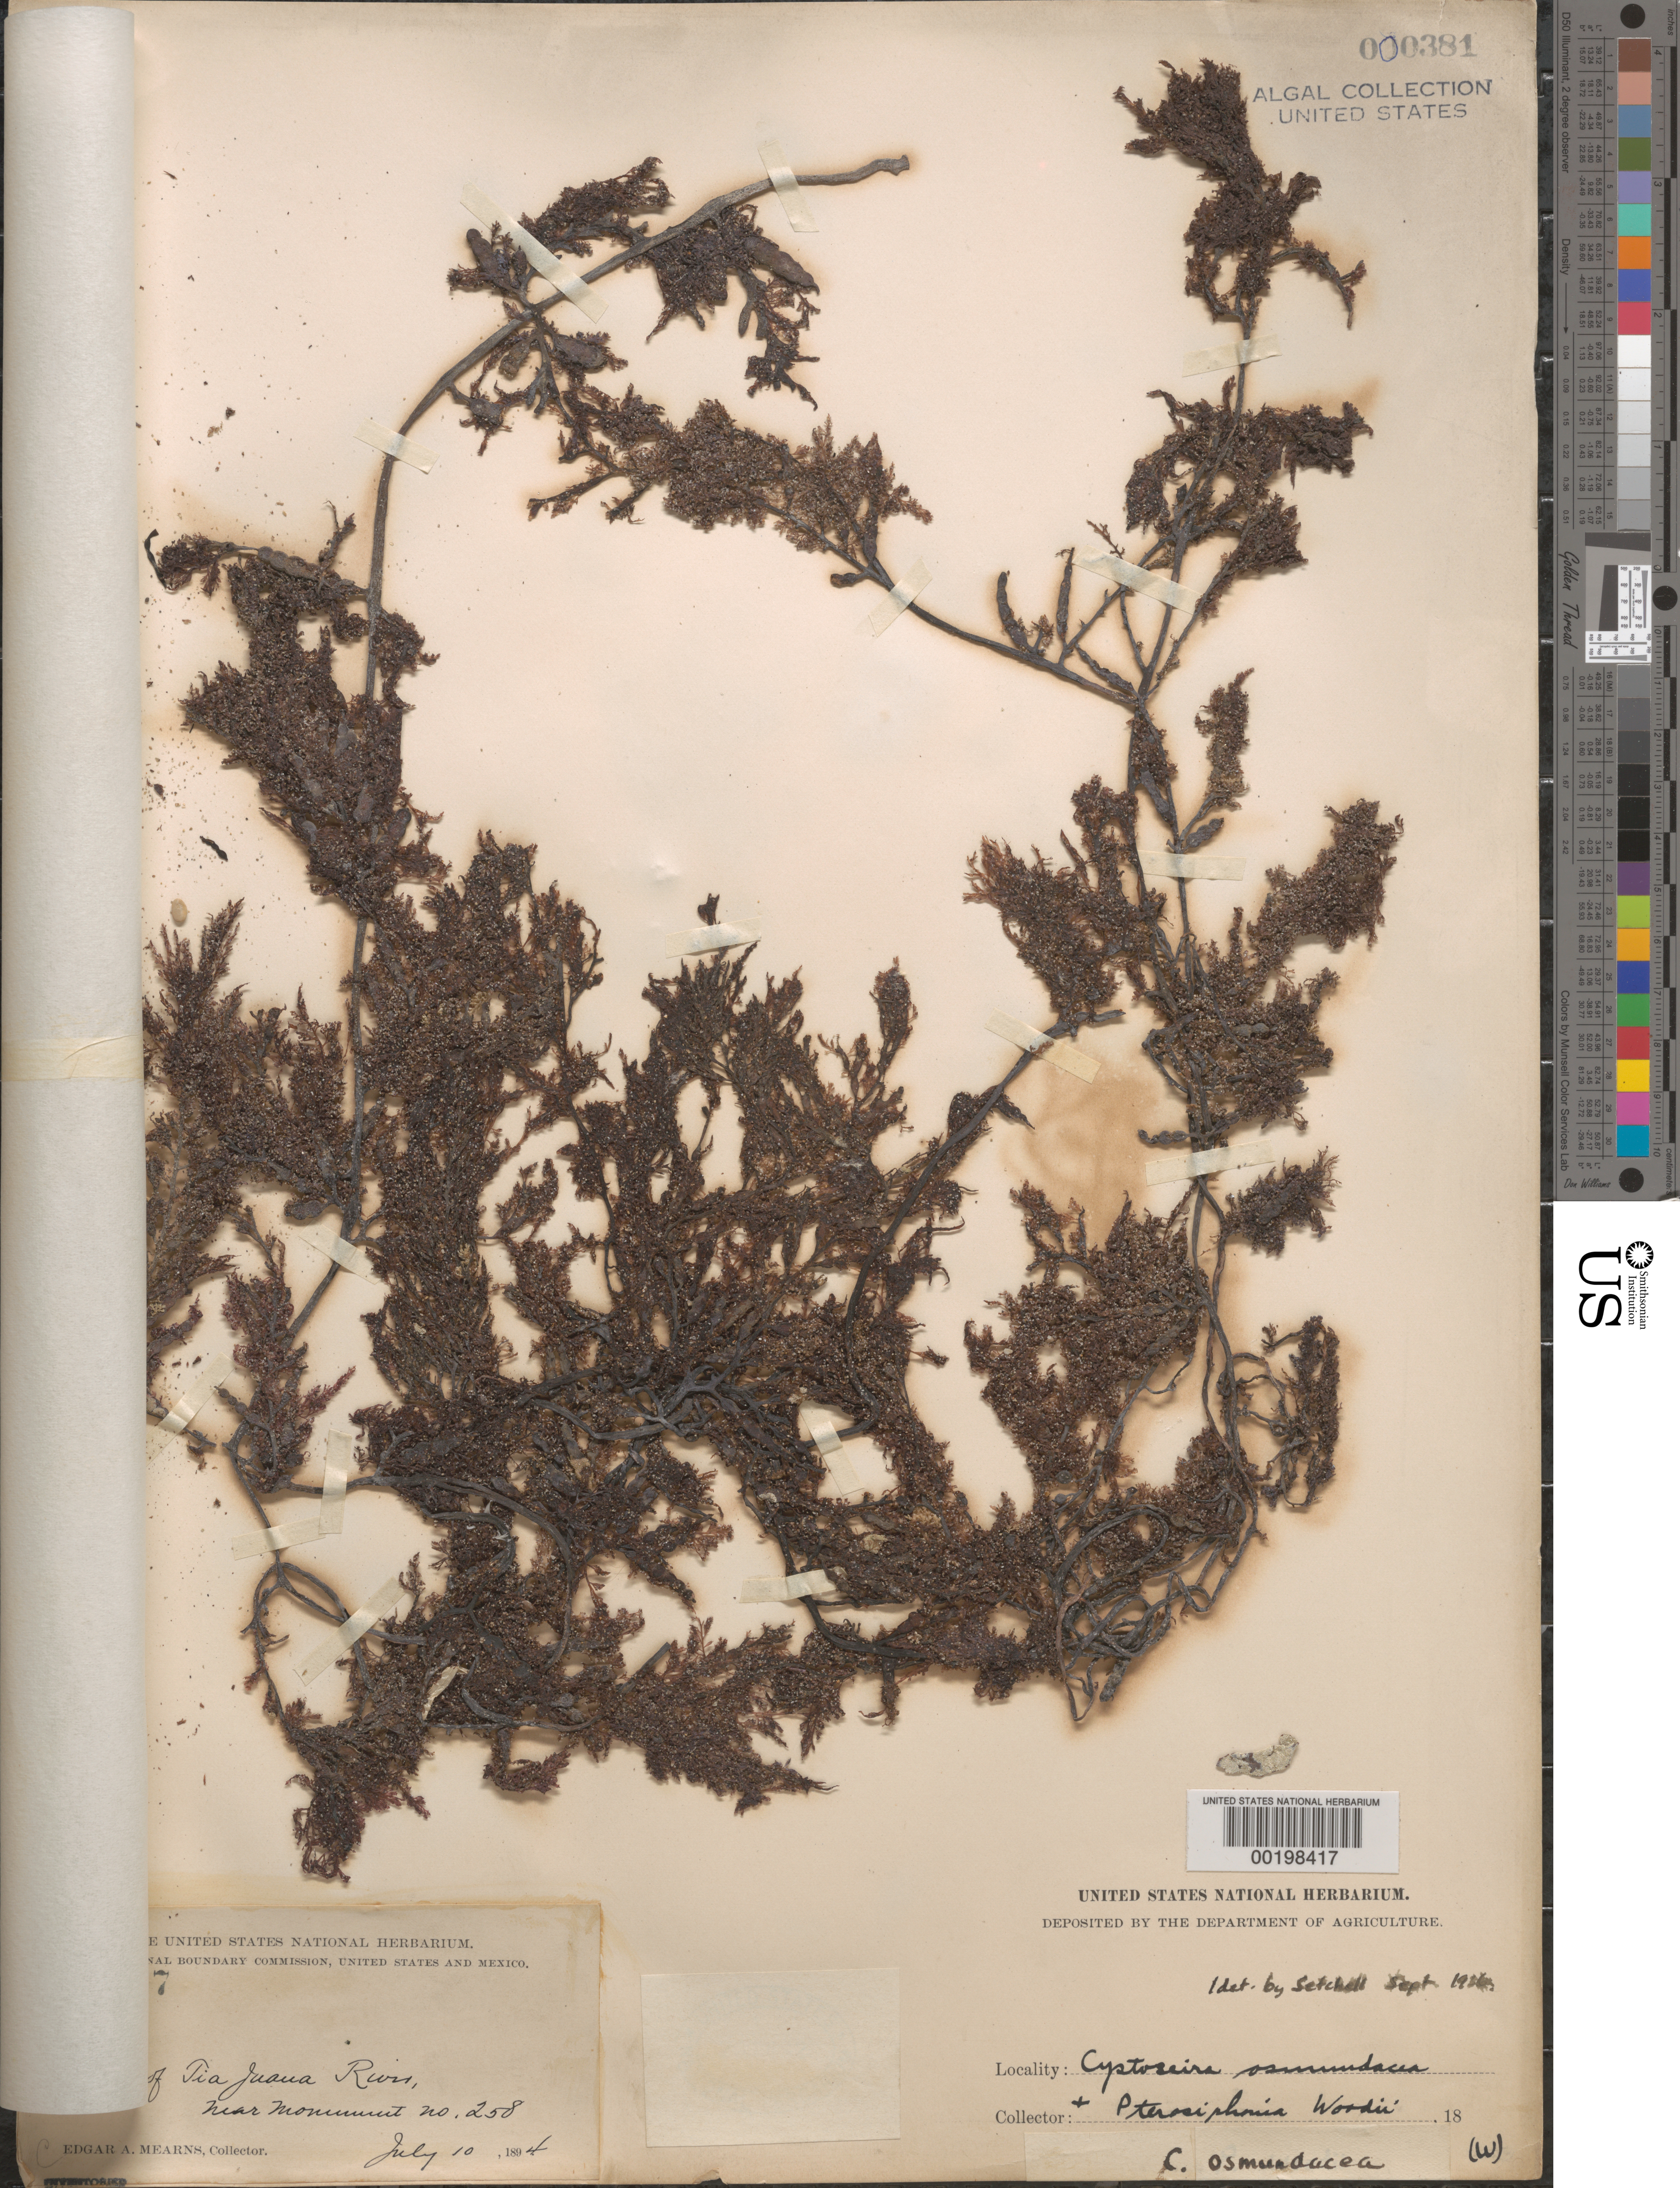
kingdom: Chromista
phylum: Ochrophyta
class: Phaeophyceae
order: Fucales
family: Sargassaceae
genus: Cystoseira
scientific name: Cystoseira osmundacea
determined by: Setchell, William A.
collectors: E. A. Mearns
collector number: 3907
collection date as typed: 10 Jul 1894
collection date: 1894-07-10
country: Mexico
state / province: Baja California Norte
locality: Tijuana River mouth, near monument no. 258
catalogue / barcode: US 381